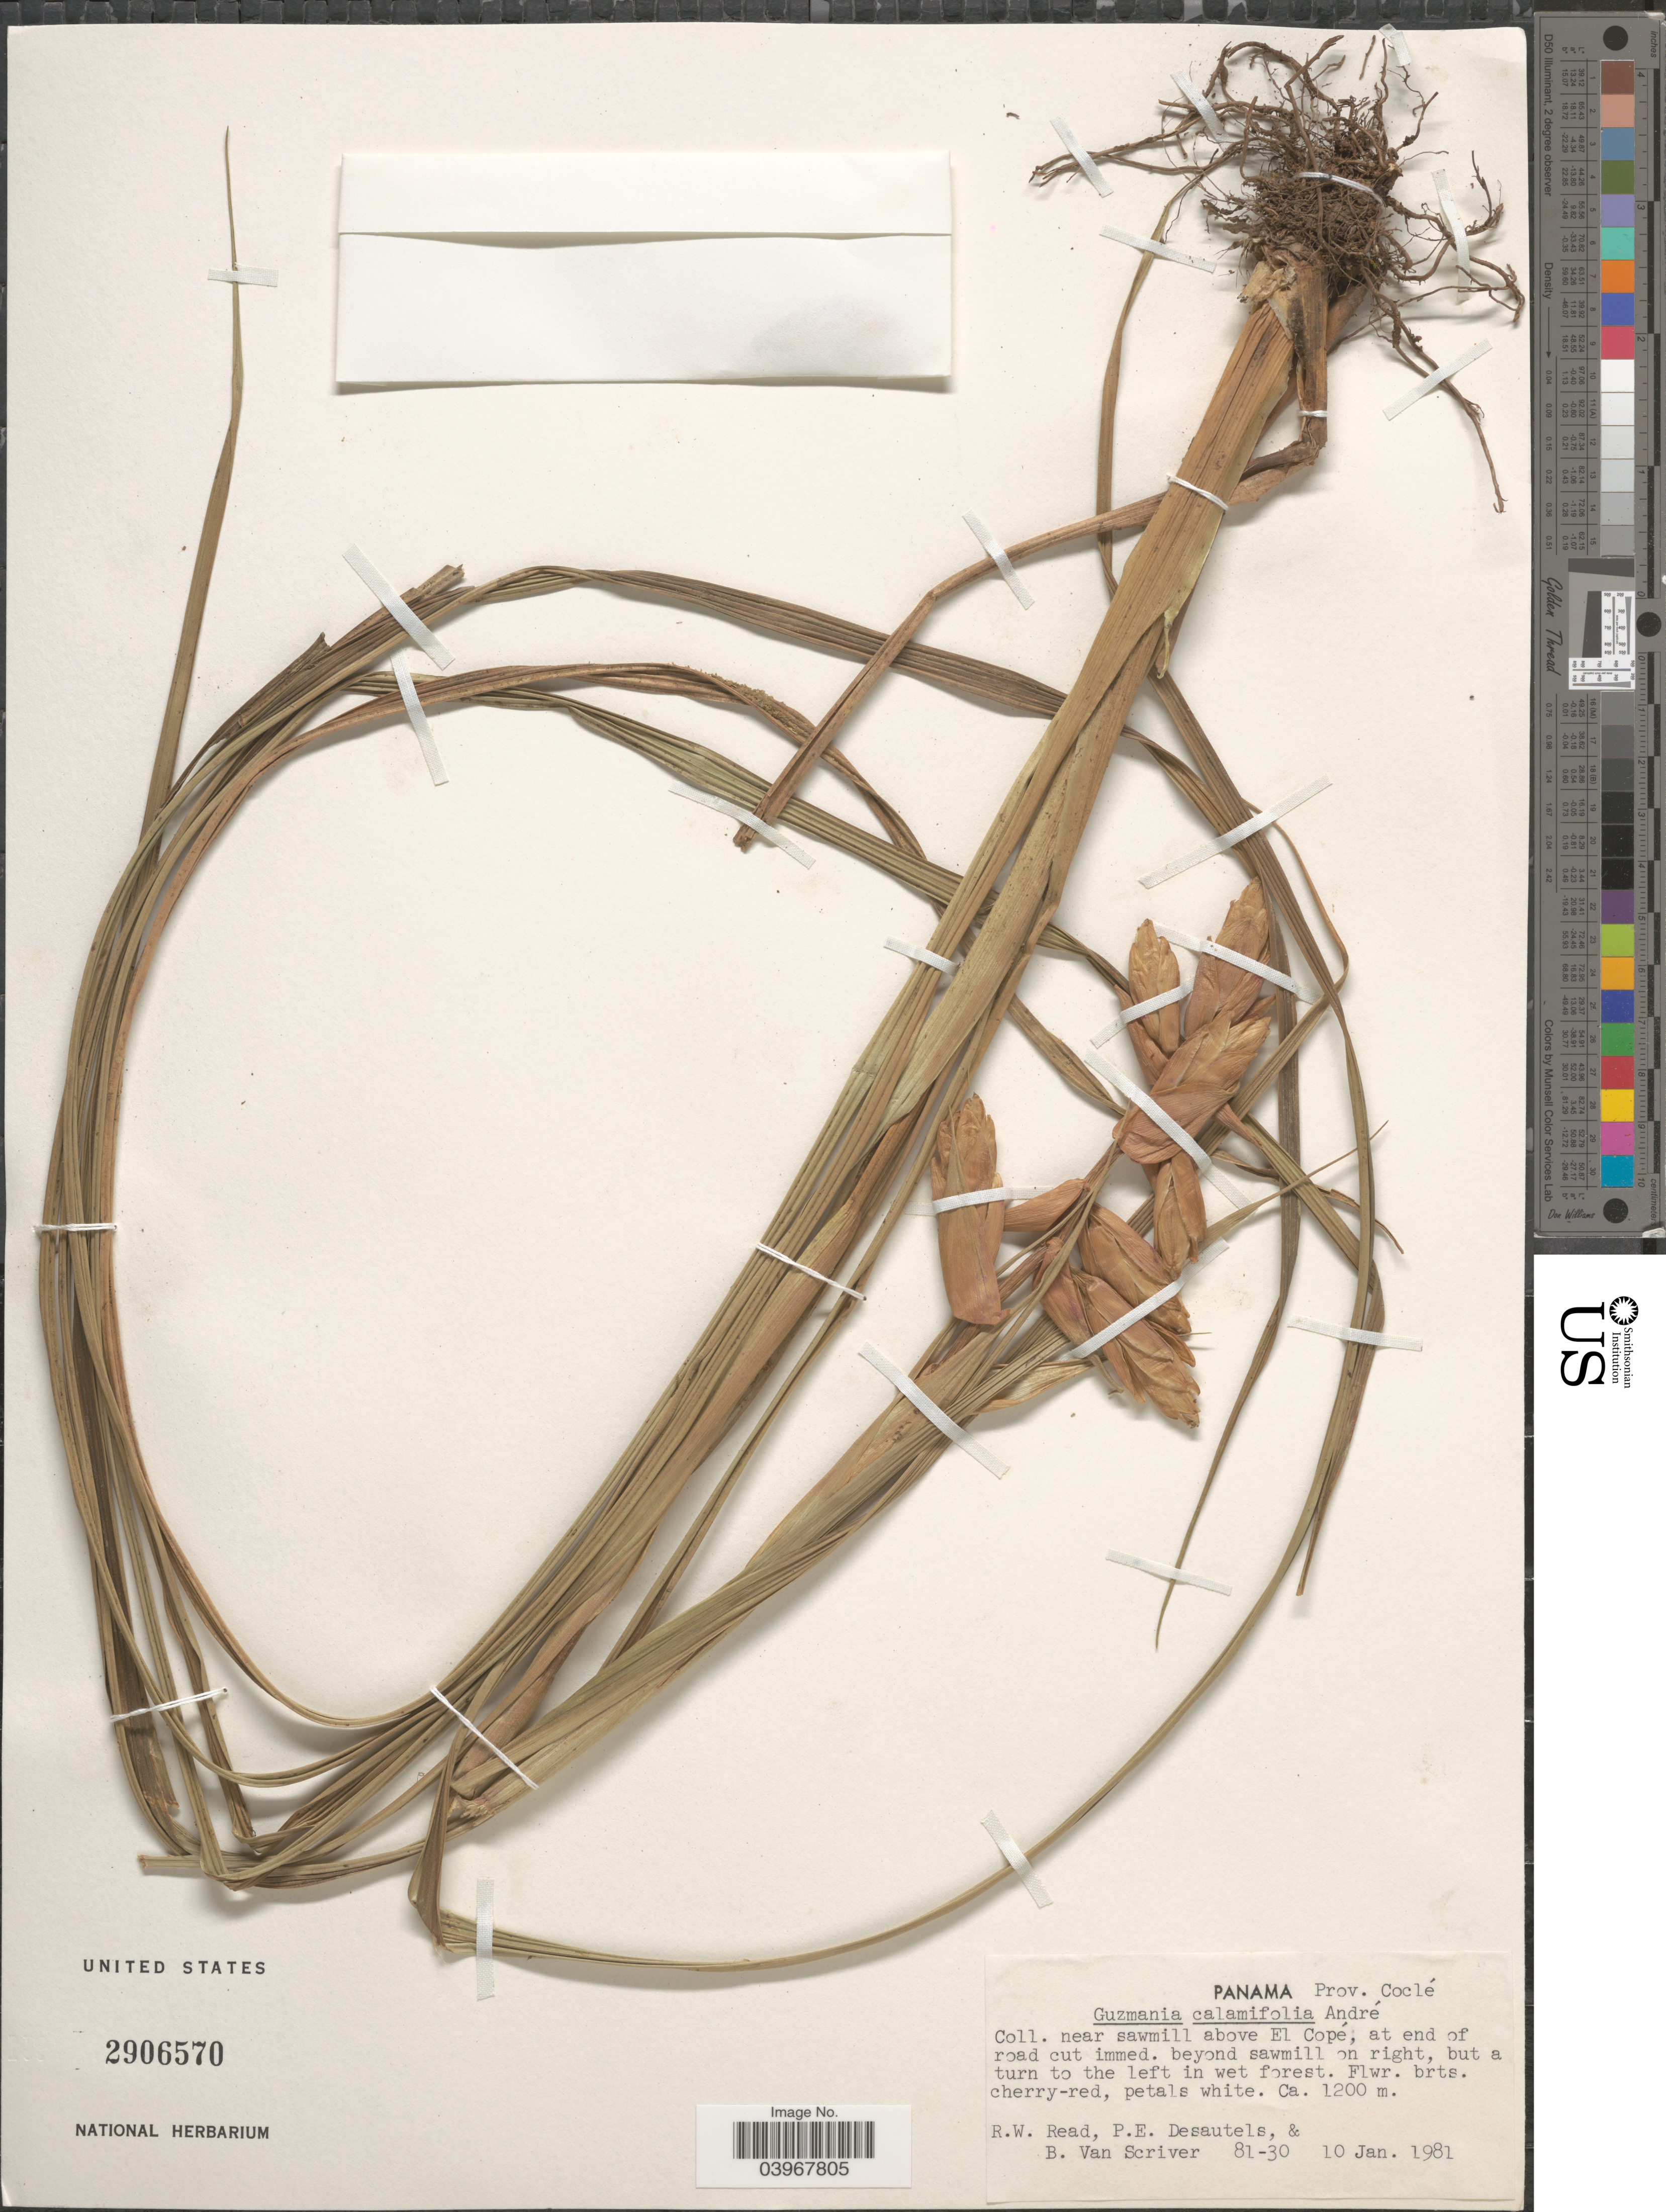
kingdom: Plantae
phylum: Tracheophyta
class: Liliopsida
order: Poales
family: Bromeliaceae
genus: Guzmania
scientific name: Guzmania calamifolia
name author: André ex Mez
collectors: R. W. Read, P. Desautels & B. Van Scriver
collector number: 81-30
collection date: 1981-01-10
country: Panama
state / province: Cocle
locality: Near sawmill above El Copé, at end of road cut immed. beyond sawmill on right, but a turn to the left in wet forest.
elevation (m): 1200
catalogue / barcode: US 2906570